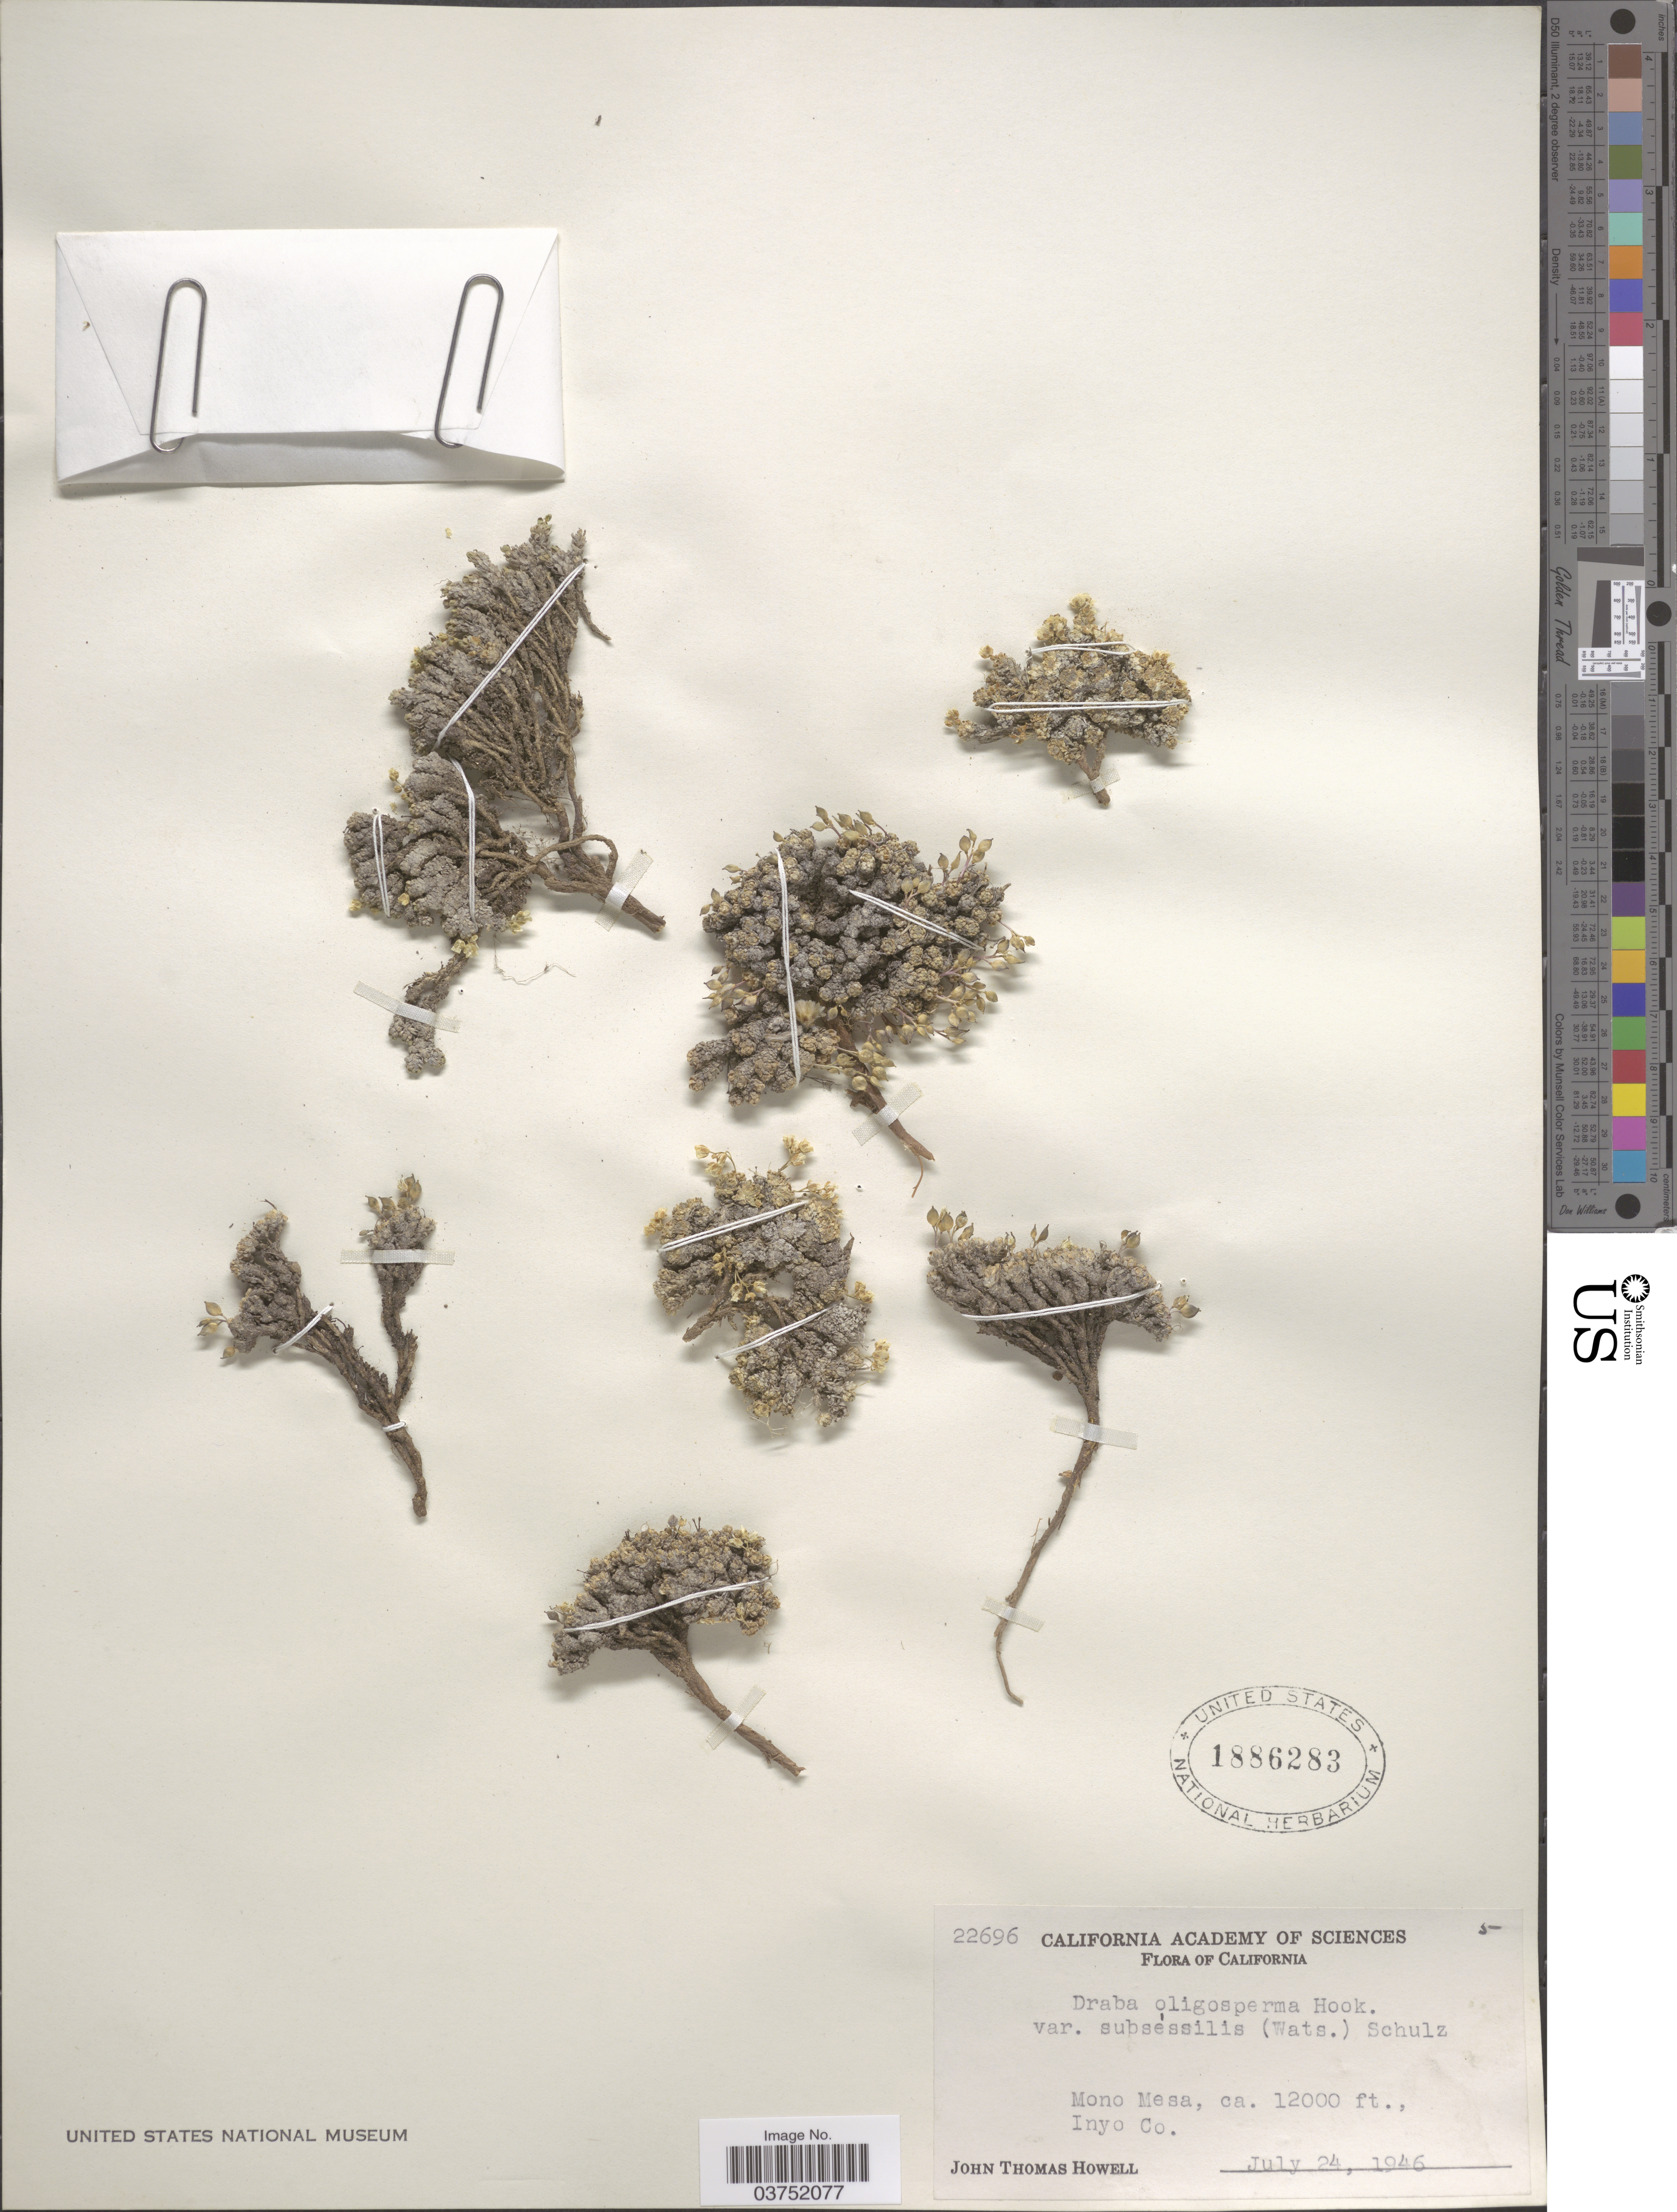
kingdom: Plantae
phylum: Tracheophyta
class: Magnoliopsida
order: Brassicales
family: Brassicaceae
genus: Draba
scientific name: Draba oligosperma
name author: Hook.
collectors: J. T. Howell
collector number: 22696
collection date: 1946-07-24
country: United States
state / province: California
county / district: Inyo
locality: Mono Mesa, Inyo Co.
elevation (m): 3658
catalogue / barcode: US 1886283